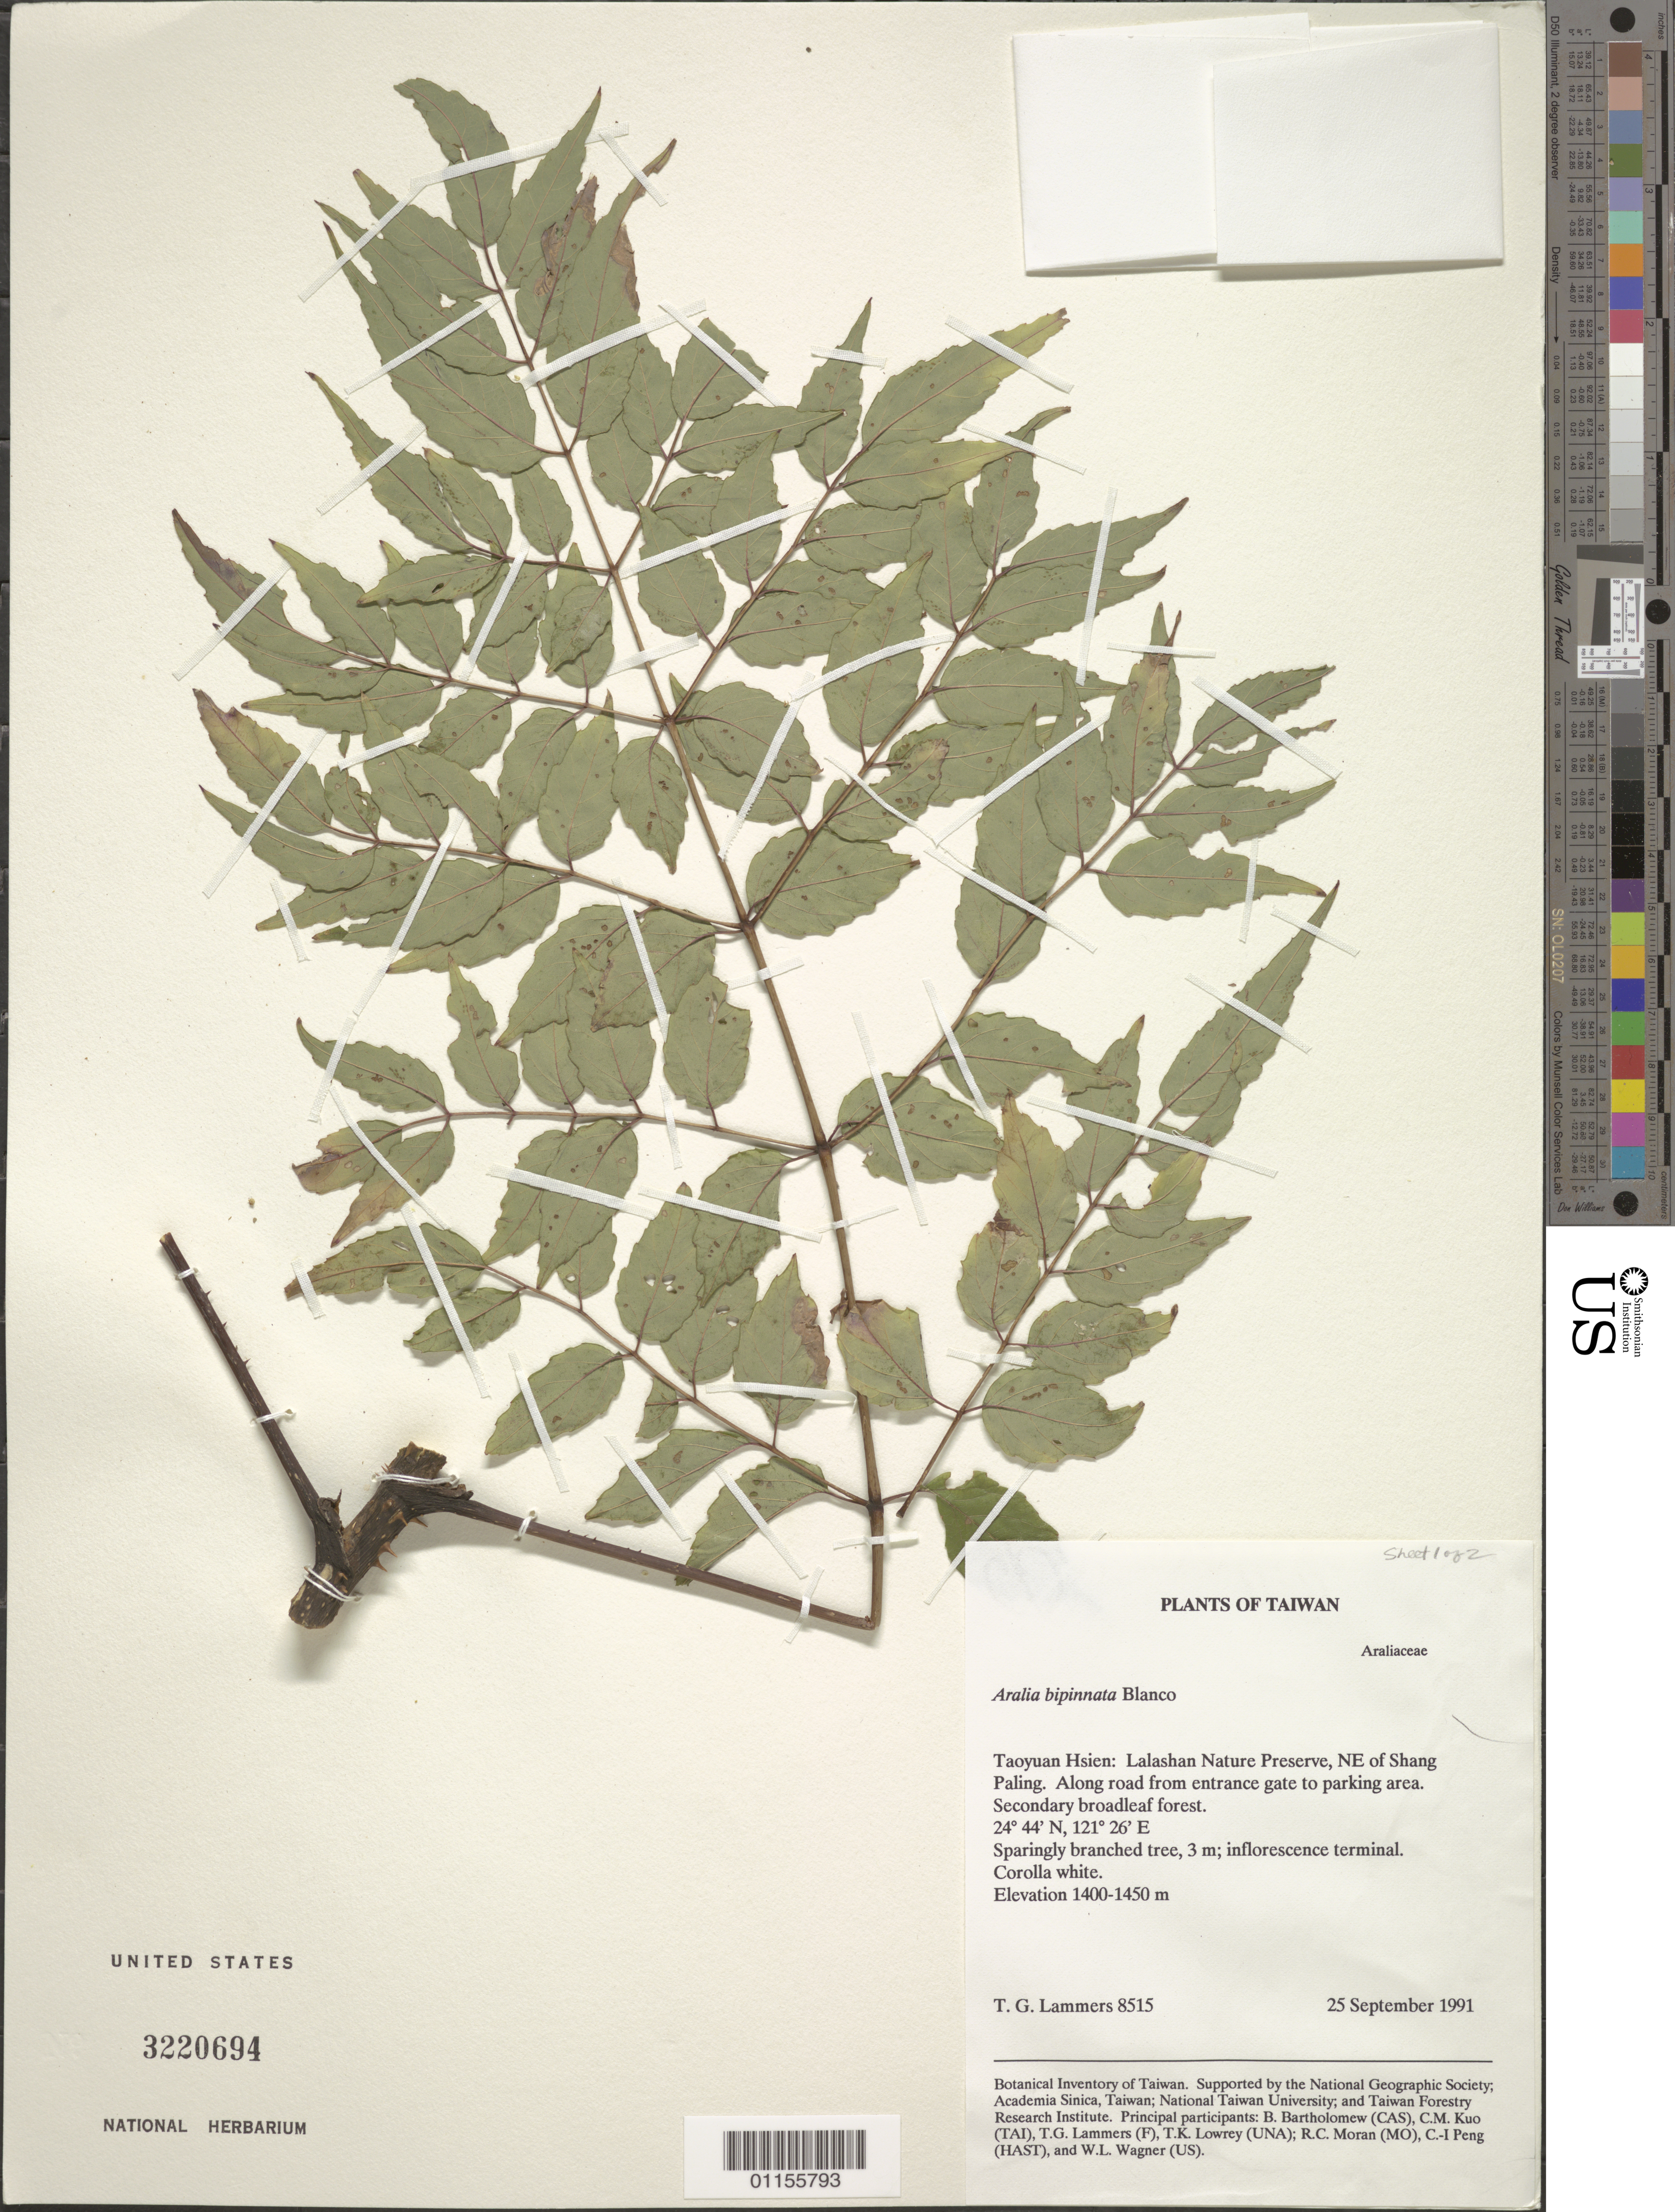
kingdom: Plantae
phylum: Tracheophyta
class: Magnoliopsida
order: Apiales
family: Araliaceae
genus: Aralia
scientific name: Aralia bipinnata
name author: Blanco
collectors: T. G. Lammers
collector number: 8515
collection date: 1991-09-25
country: Taiwan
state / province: Taoyuan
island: Taiwan [Formosa]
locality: Lalashan Nature Preserve, NE of Shang Paling. Along Rd from entrance gate to parking area.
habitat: Secondary broadleaf forest. Sparingly branched tree.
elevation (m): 1400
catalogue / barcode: US 3220694